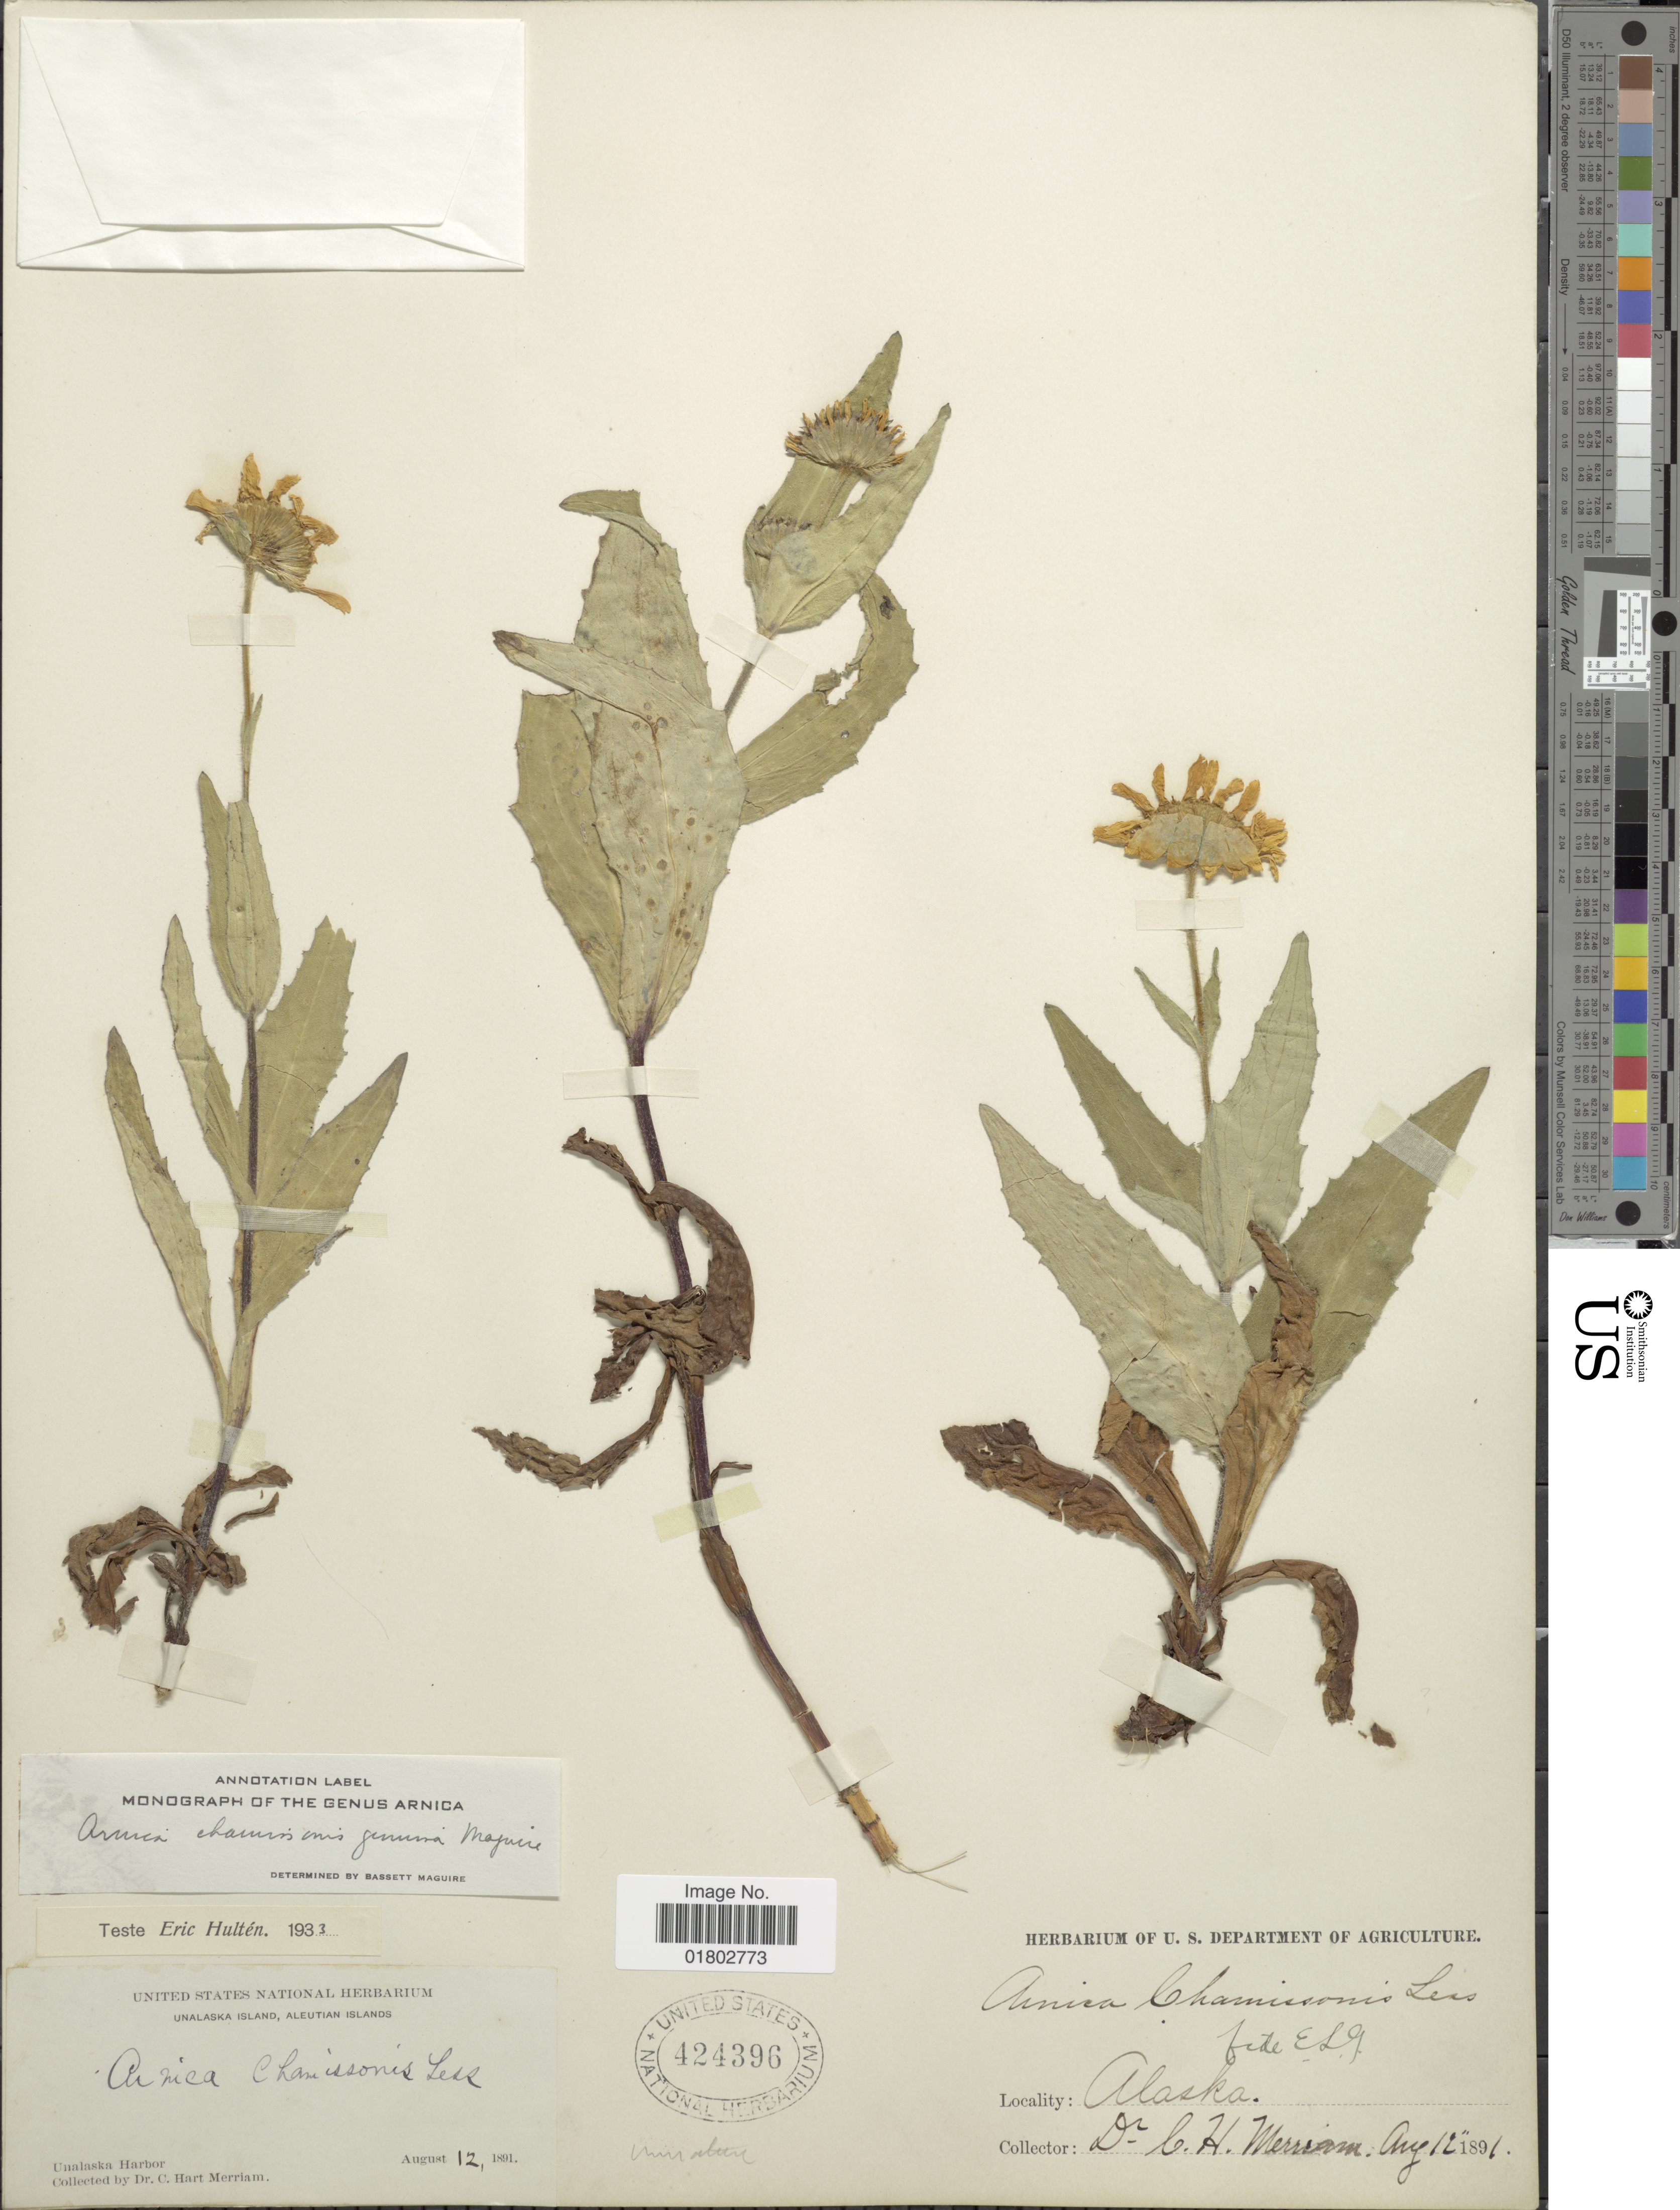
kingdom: Plantae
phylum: Tracheophyta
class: Magnoliopsida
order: Asterales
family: Asteraceae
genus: Arnica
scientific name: Arnica chamissonis subsp. genuina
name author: Maguire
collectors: C. Merriam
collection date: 1891-08-12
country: United States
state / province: Alaska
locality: Unalaska Island, Aleutian Islands, Unalaska Harbor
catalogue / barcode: US 424396